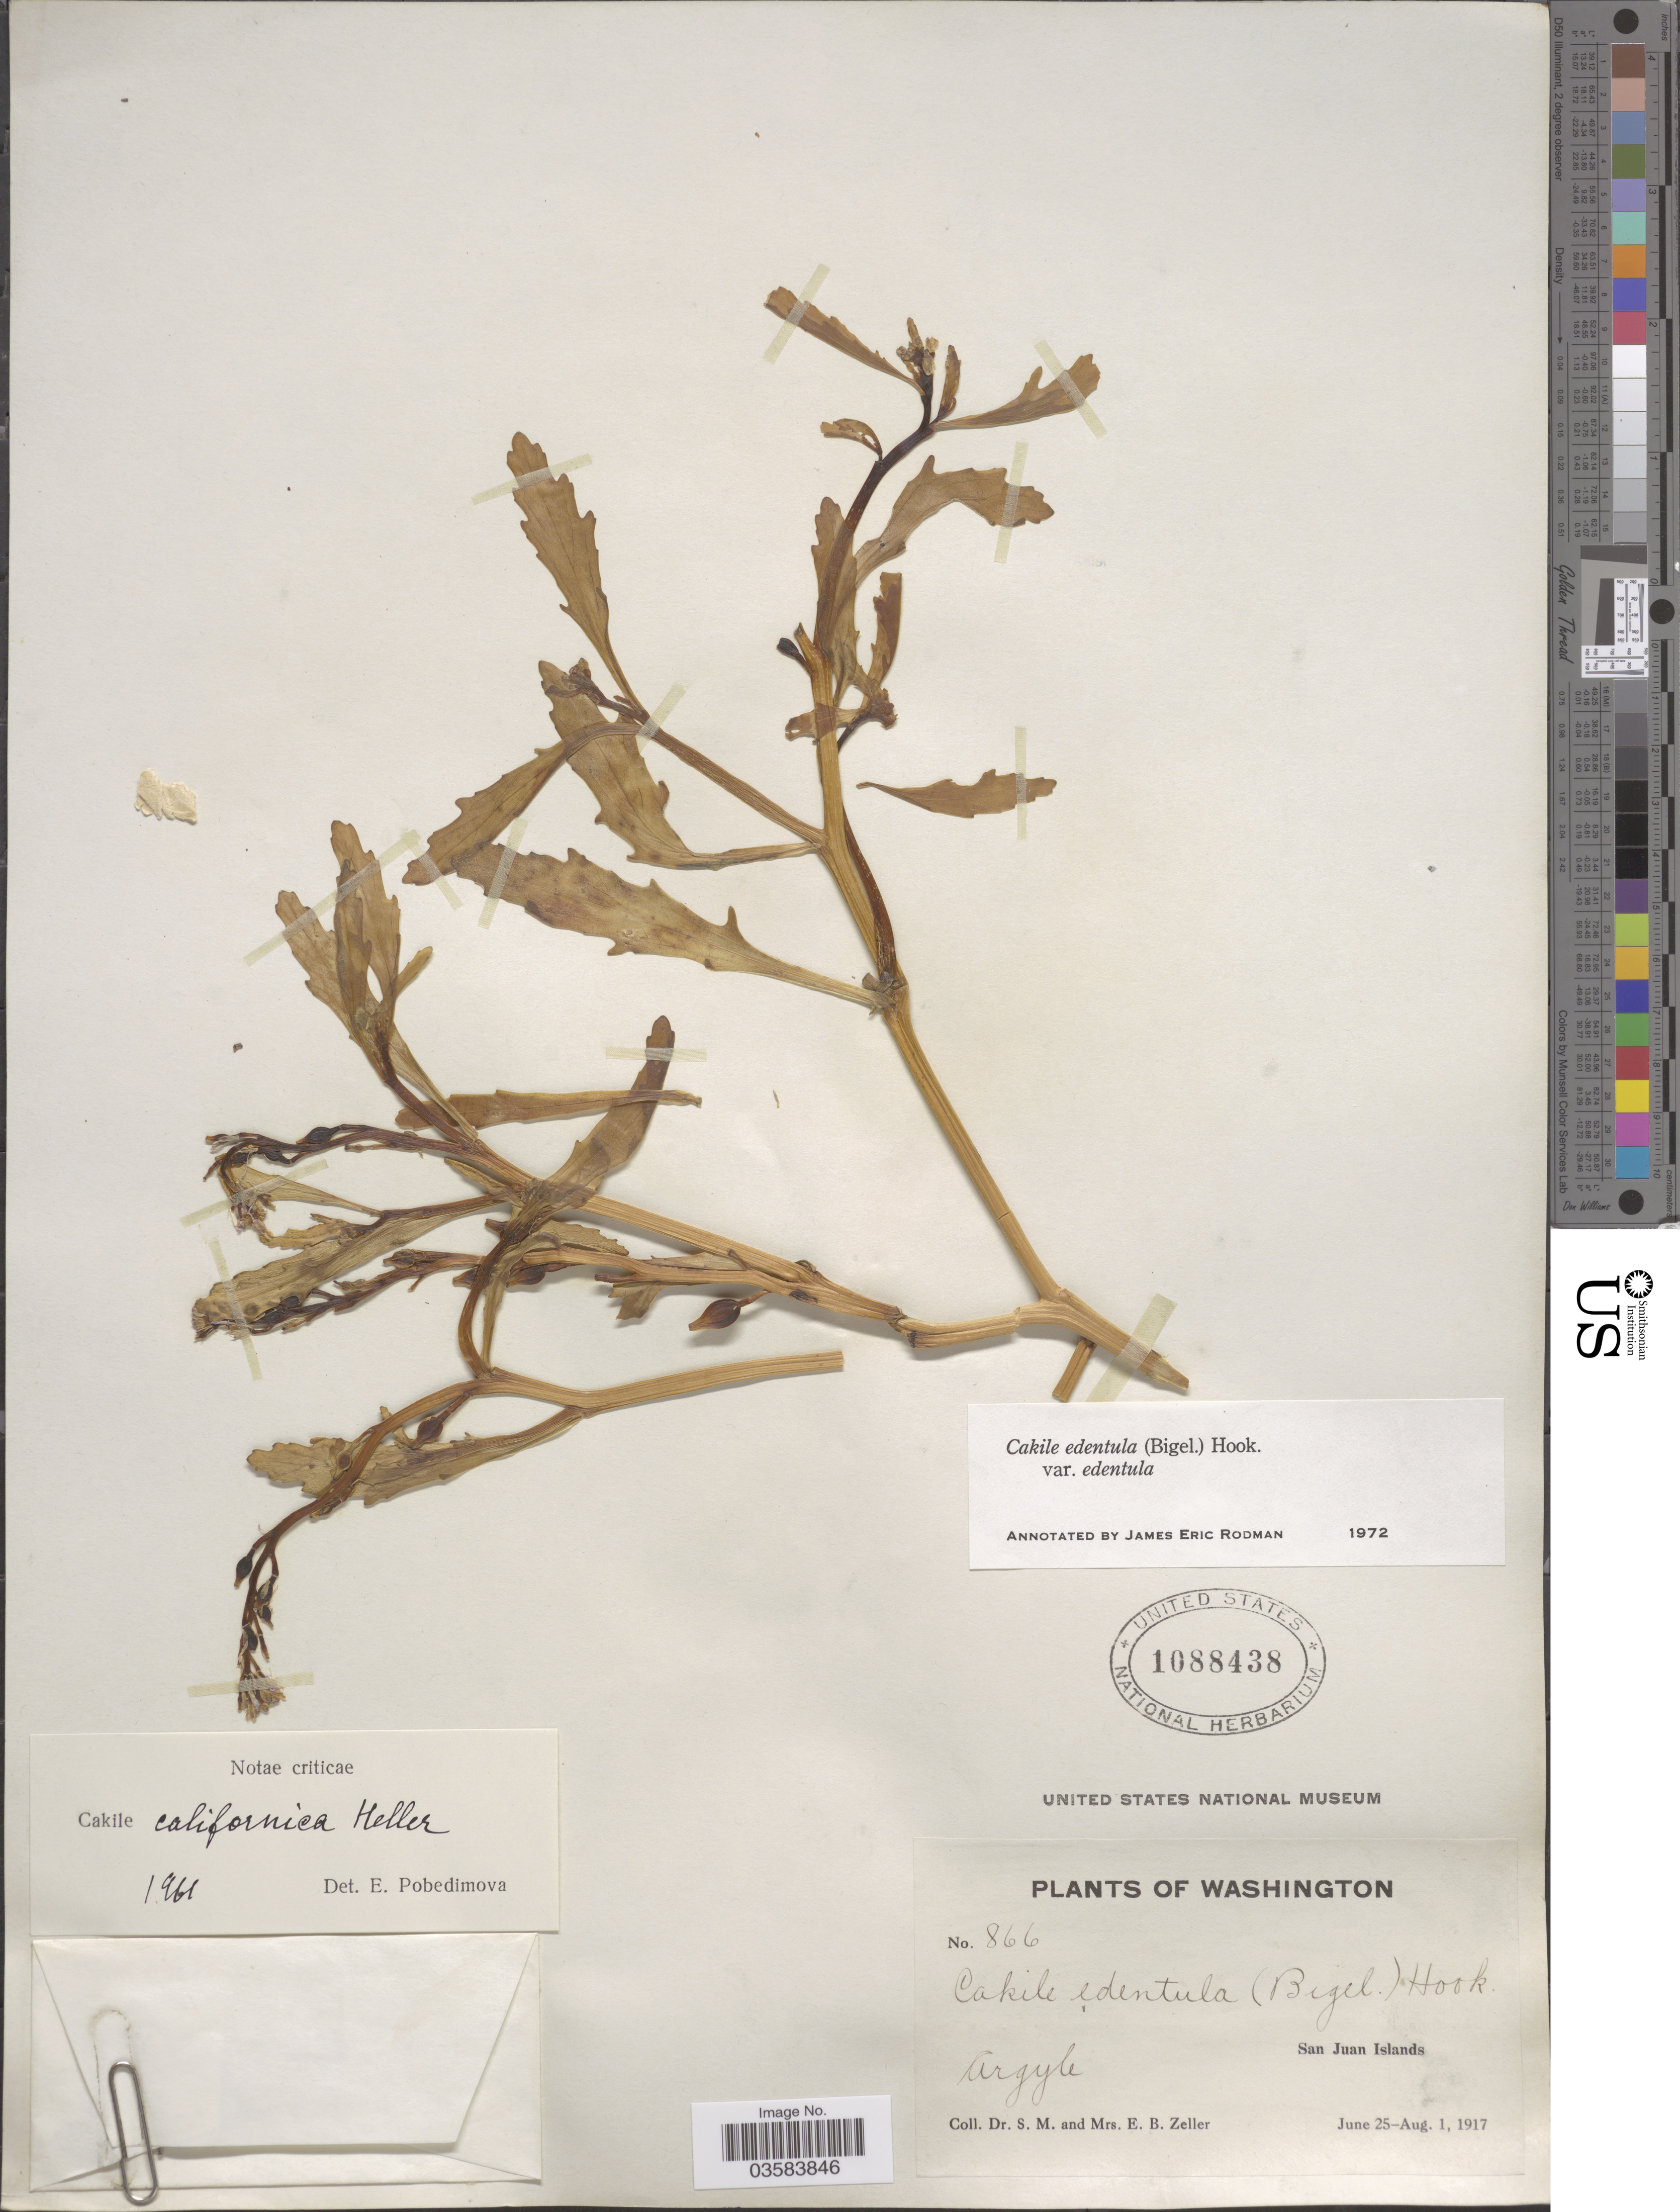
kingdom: Plantae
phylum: Tracheophyta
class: Magnoliopsida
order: Brassicales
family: Brassicaceae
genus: Cakile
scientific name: Cakile edentula var. edentula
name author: (Bigelow) Hook.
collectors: S. Zeller & E. Zeller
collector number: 866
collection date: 1917-06-25/1917-08-01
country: United States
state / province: Washington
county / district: San Juan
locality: Argyle. San Juan Islands.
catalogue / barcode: US 1088438